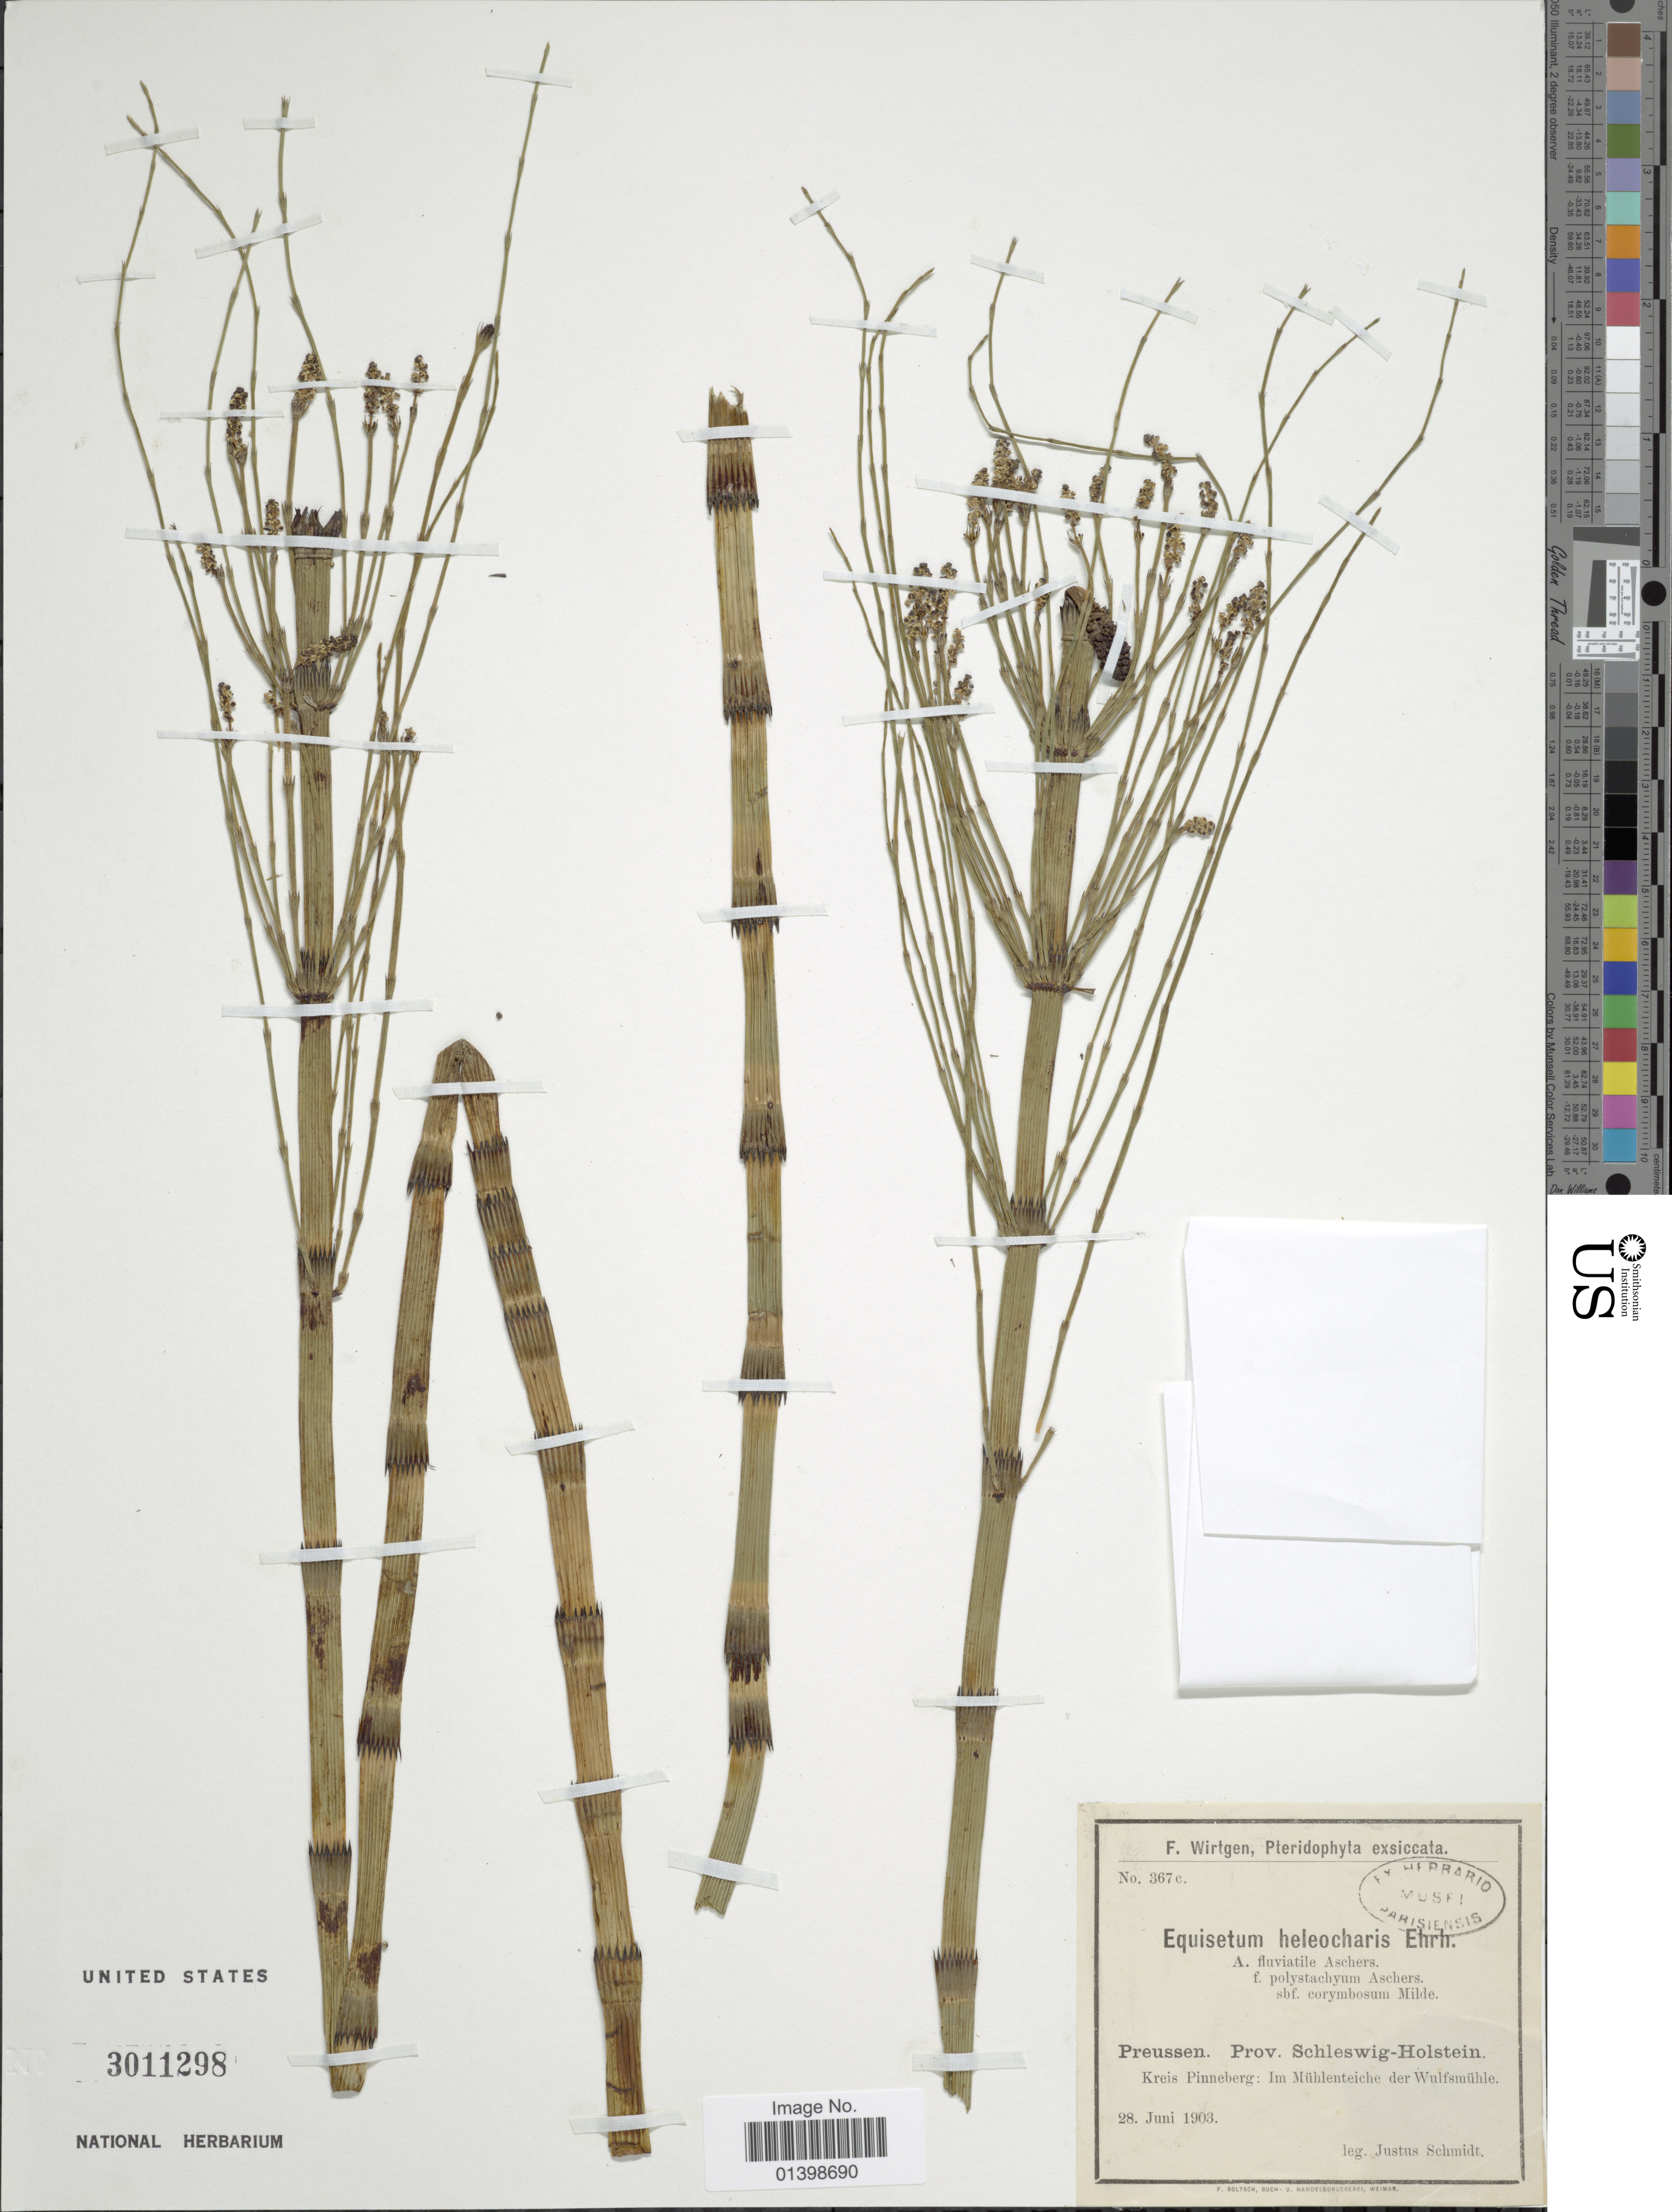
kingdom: Plantae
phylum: Tracheophyta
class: Polypodiopsida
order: Equisetales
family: Equisetaceae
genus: Equisetum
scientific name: Equisetum fluviatile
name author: L.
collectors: J. Schmidt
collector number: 367c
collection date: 1903-06-28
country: Germany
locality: Preussen. prov. Schleswig-Holstein, Kreis Pinneberg: Im Mühlenteiche der Wulfsmühle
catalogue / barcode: US 3011298